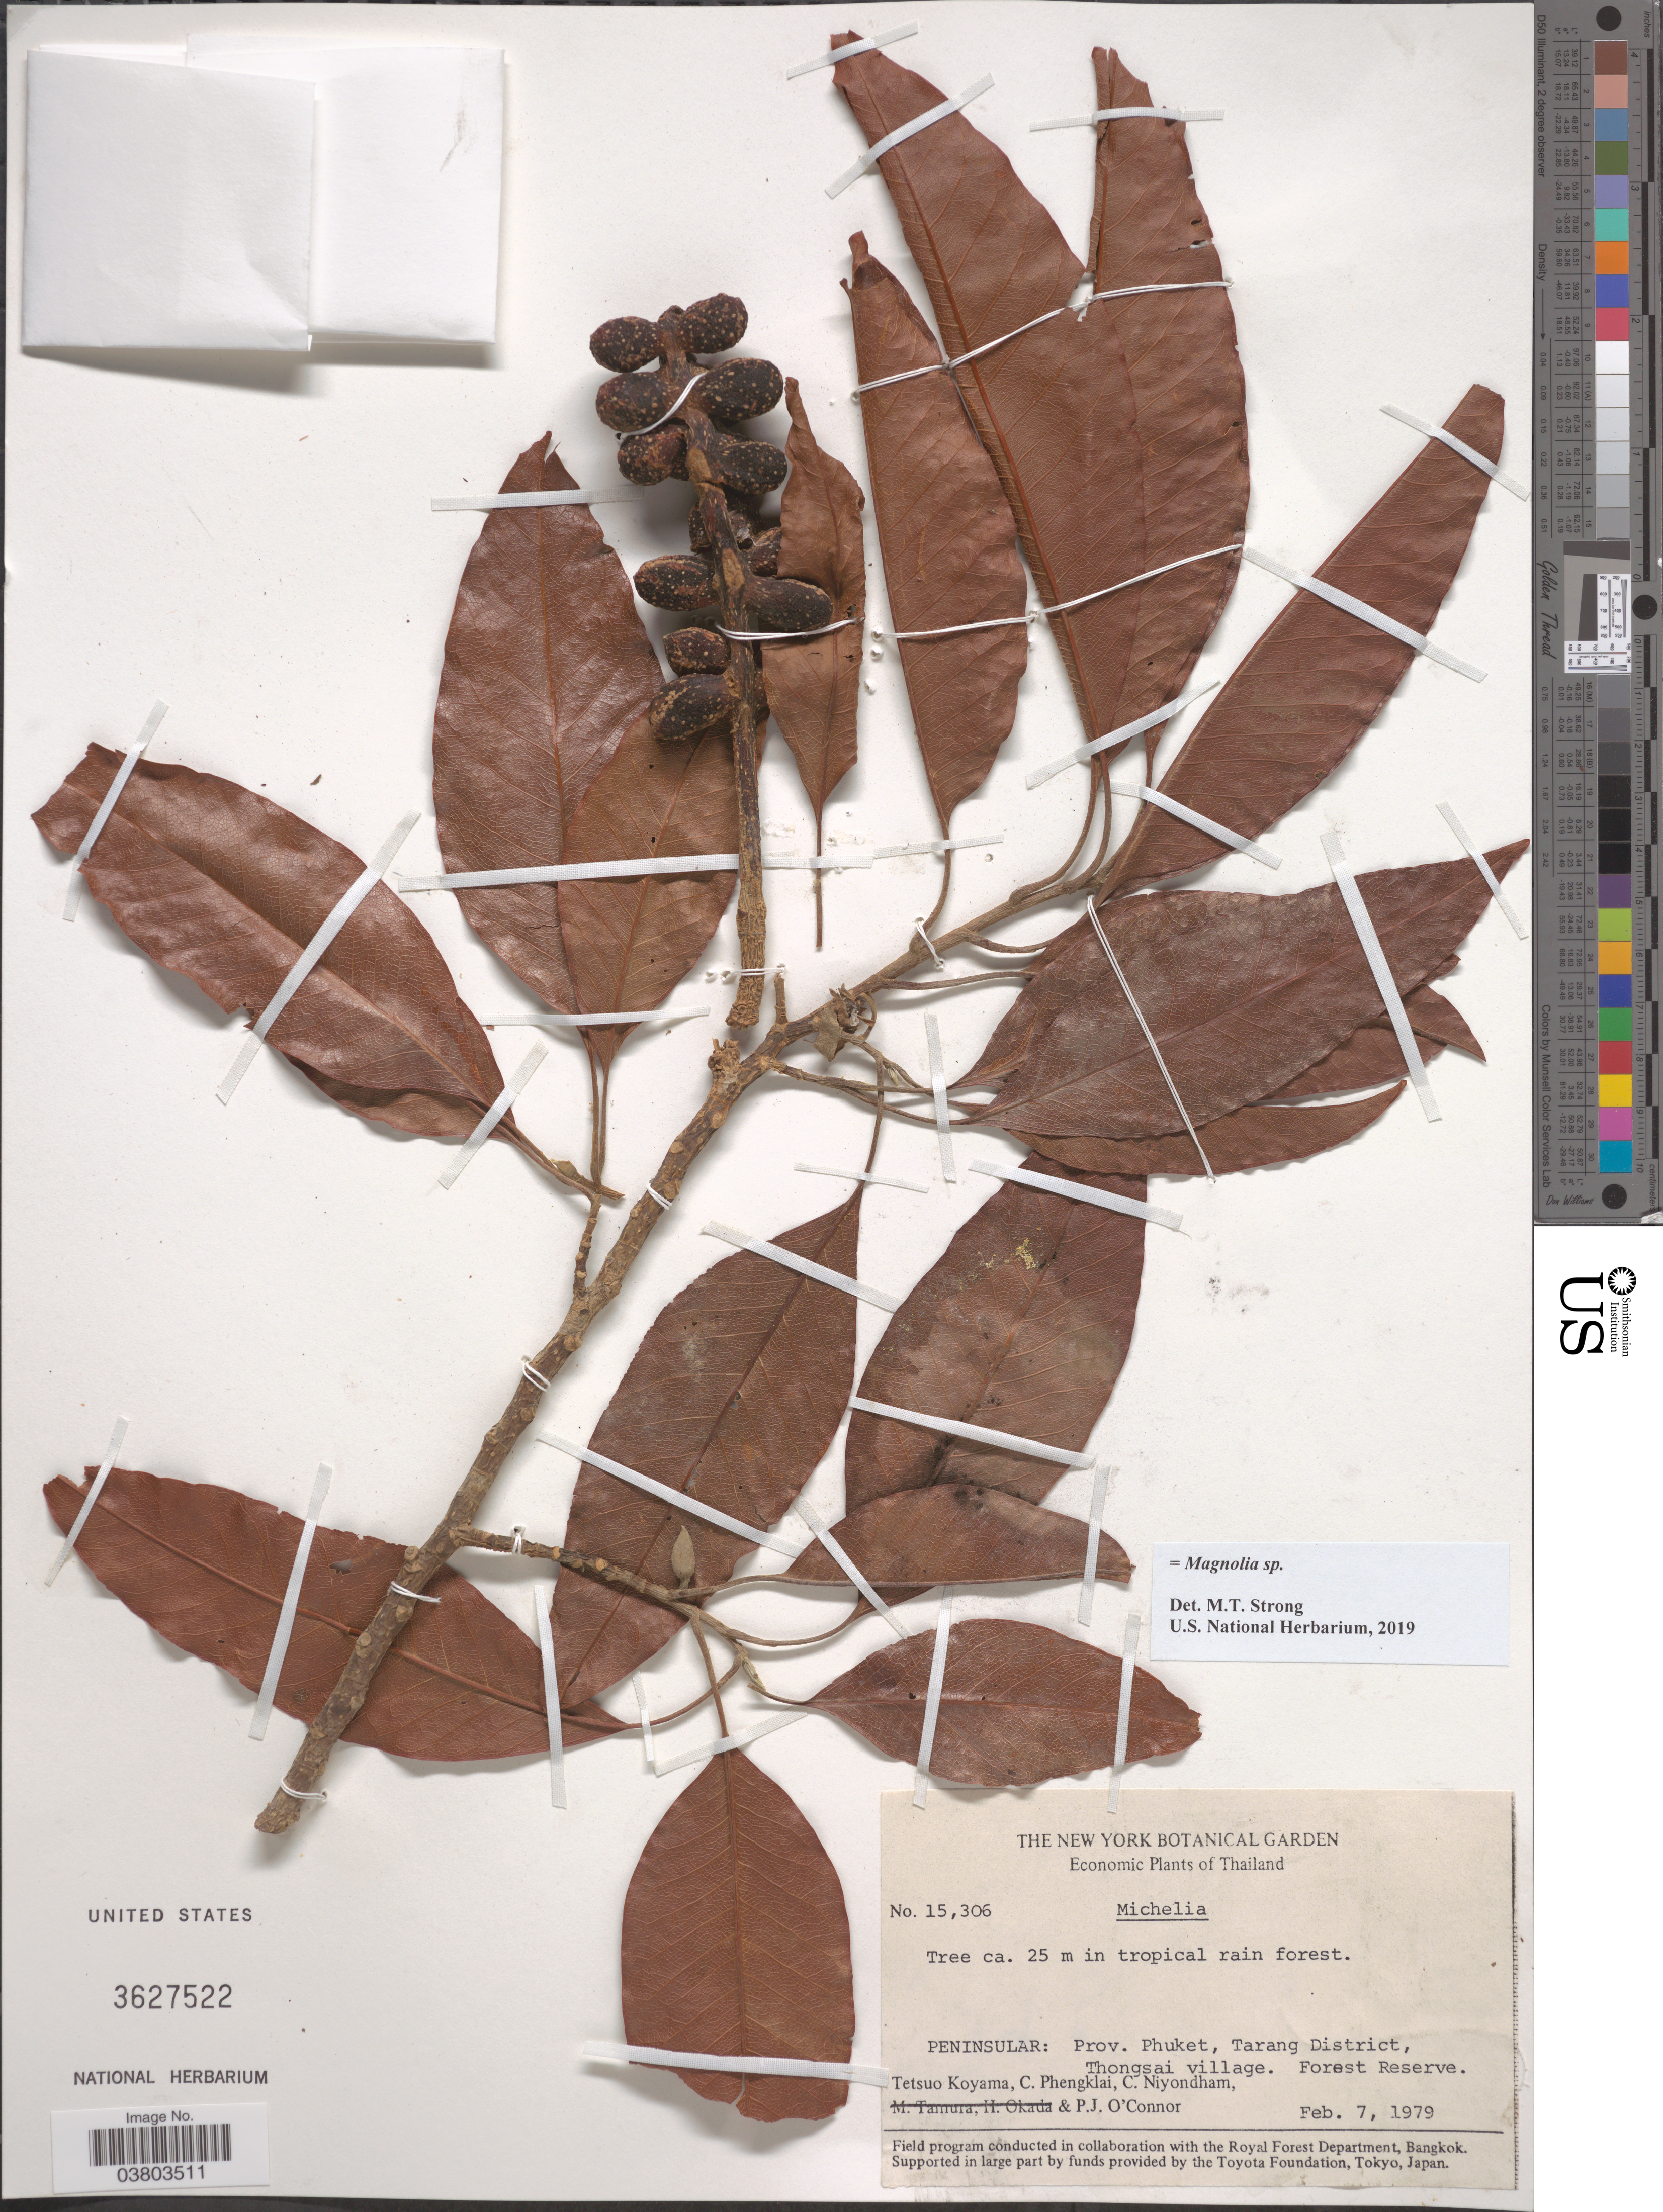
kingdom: Plantae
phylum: Tracheophyta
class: Magnoliopsida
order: Magnoliales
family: Magnoliaceae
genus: Magnolia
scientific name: Magnolia sp.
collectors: T. Koyama, C. Phengklai, C. Niyondham & P. O'Connor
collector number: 15306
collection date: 1979-02-07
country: Thailand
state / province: Phuket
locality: Peninsular: Tarang District, Thongsai village.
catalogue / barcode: US 3627522